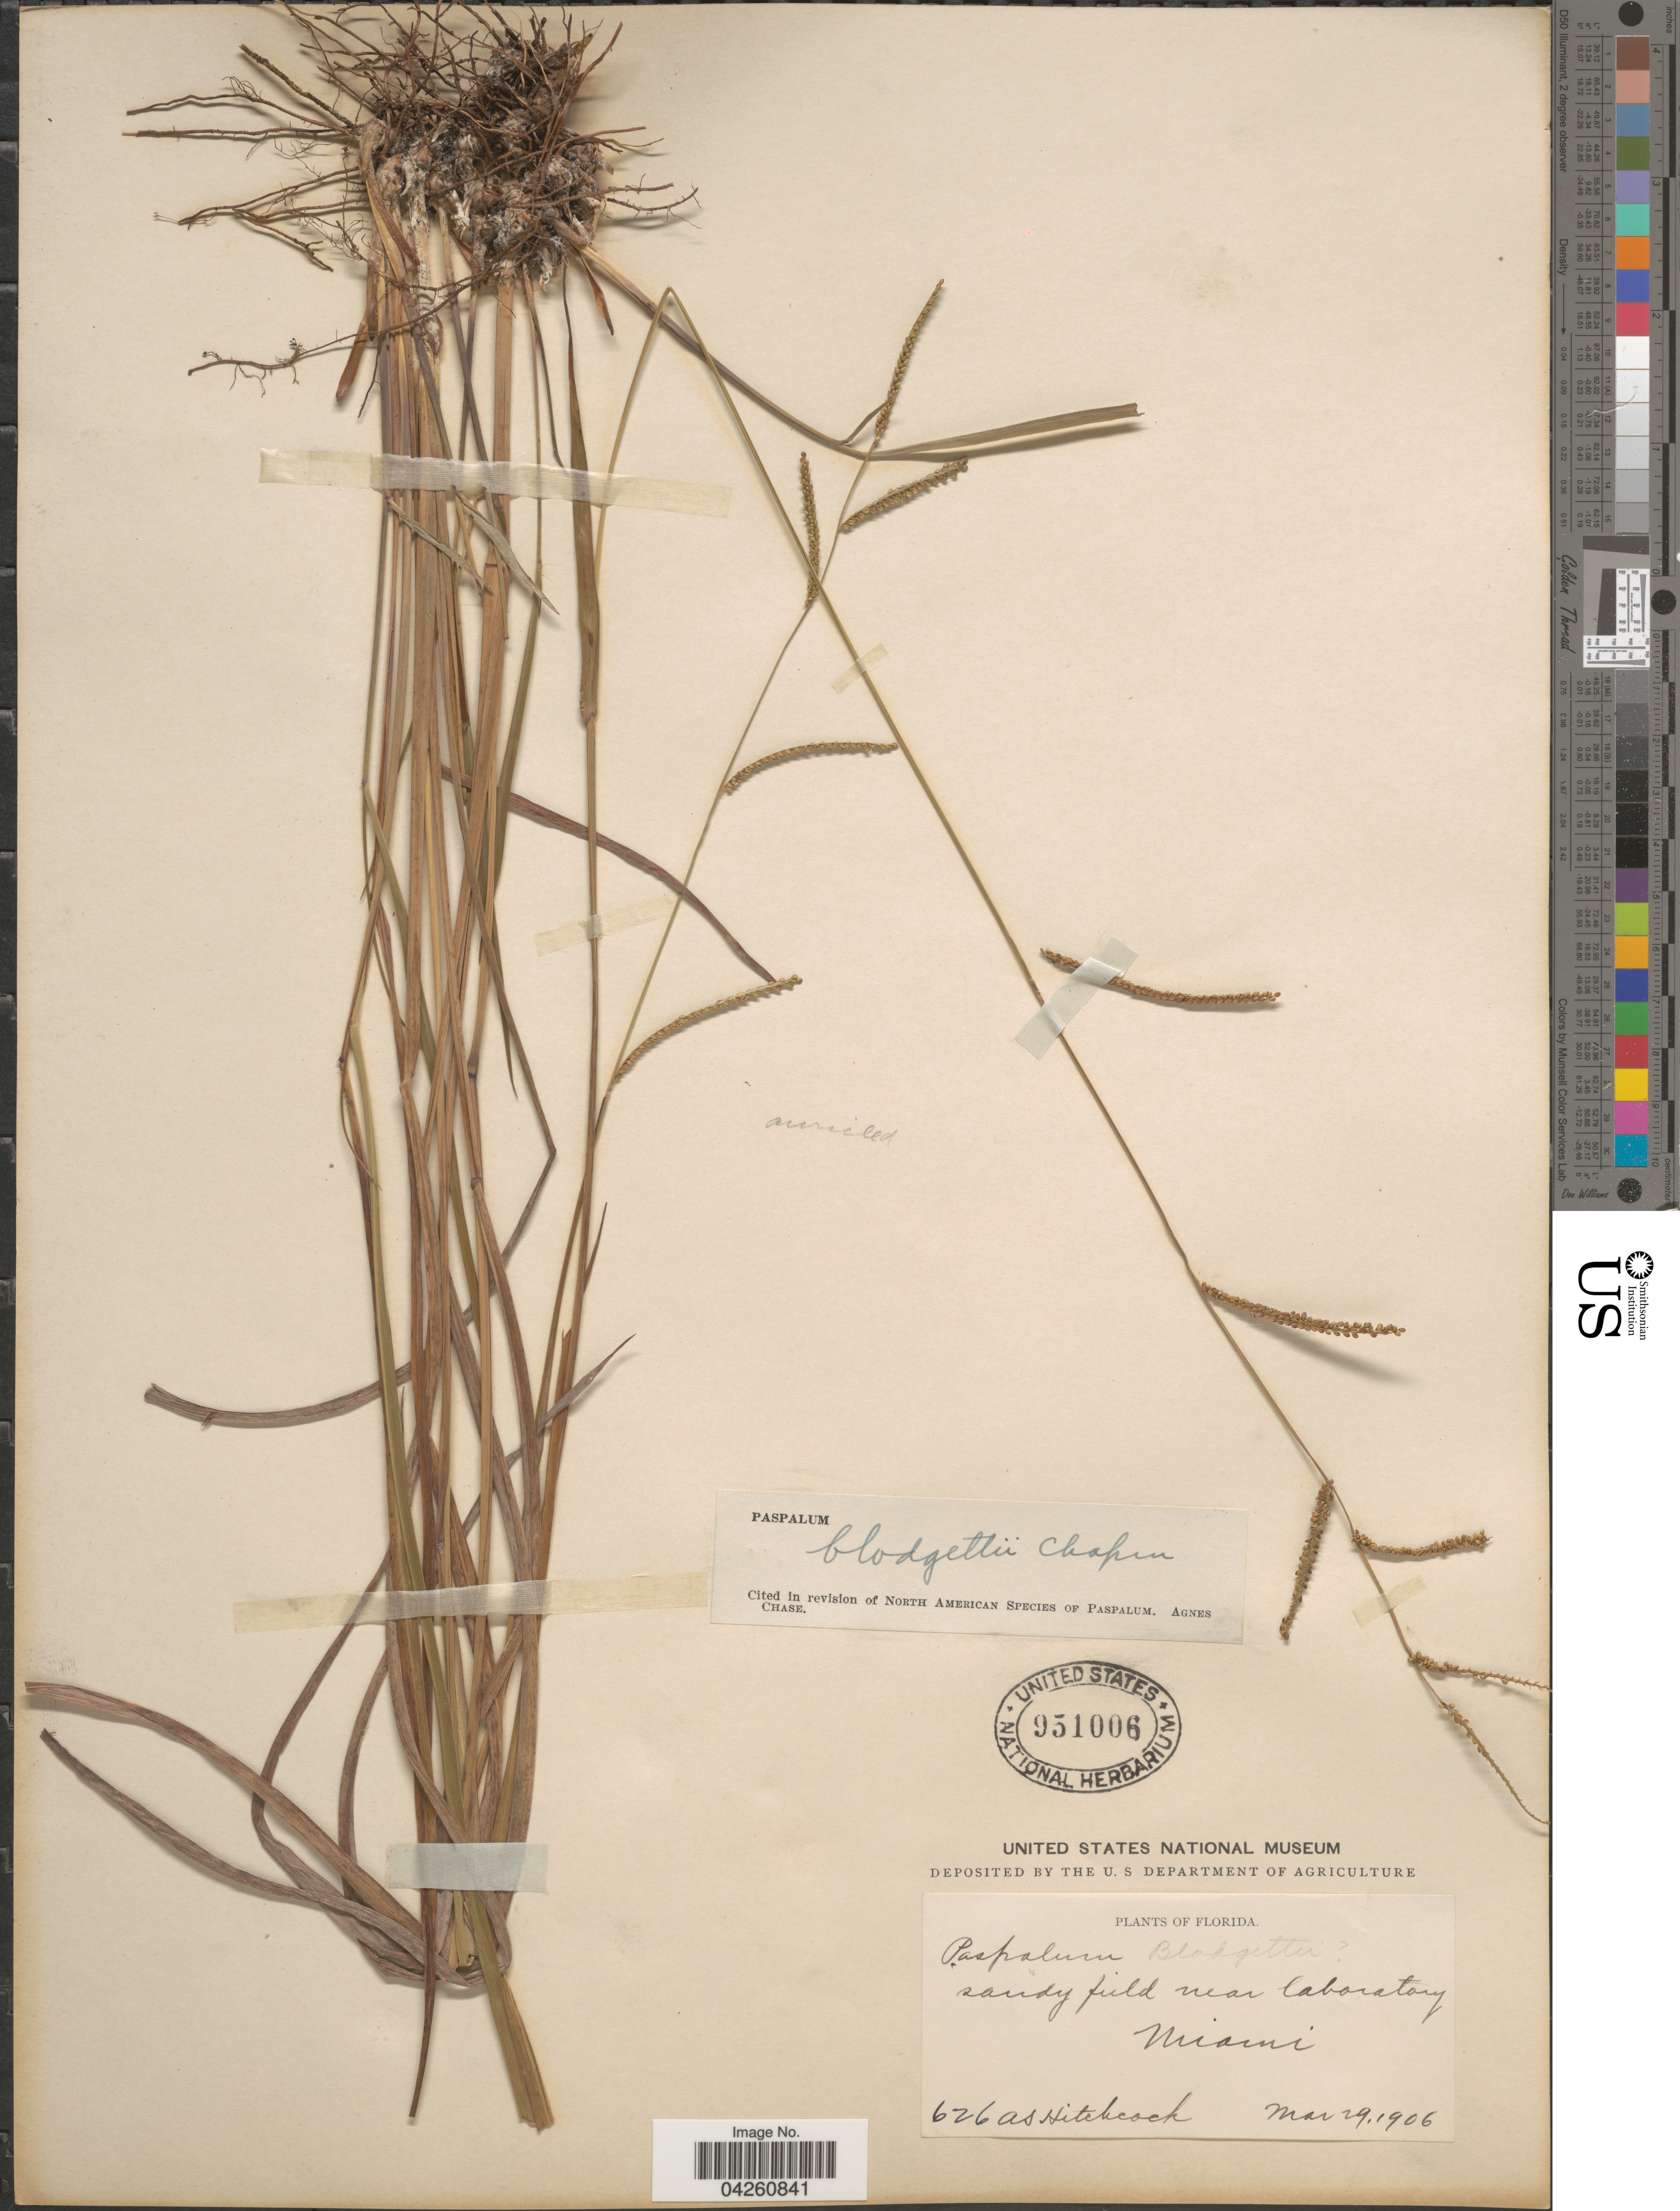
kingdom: Plantae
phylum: Tracheophyta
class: Liliopsida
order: Poales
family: Poaceae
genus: Paspalum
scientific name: Paspalum blodgettii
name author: Chapm.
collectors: A. S. Hitchcock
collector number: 626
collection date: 1906-03-29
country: United States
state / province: Florida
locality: Sandy field near laboratory Miami.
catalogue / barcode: US 951006